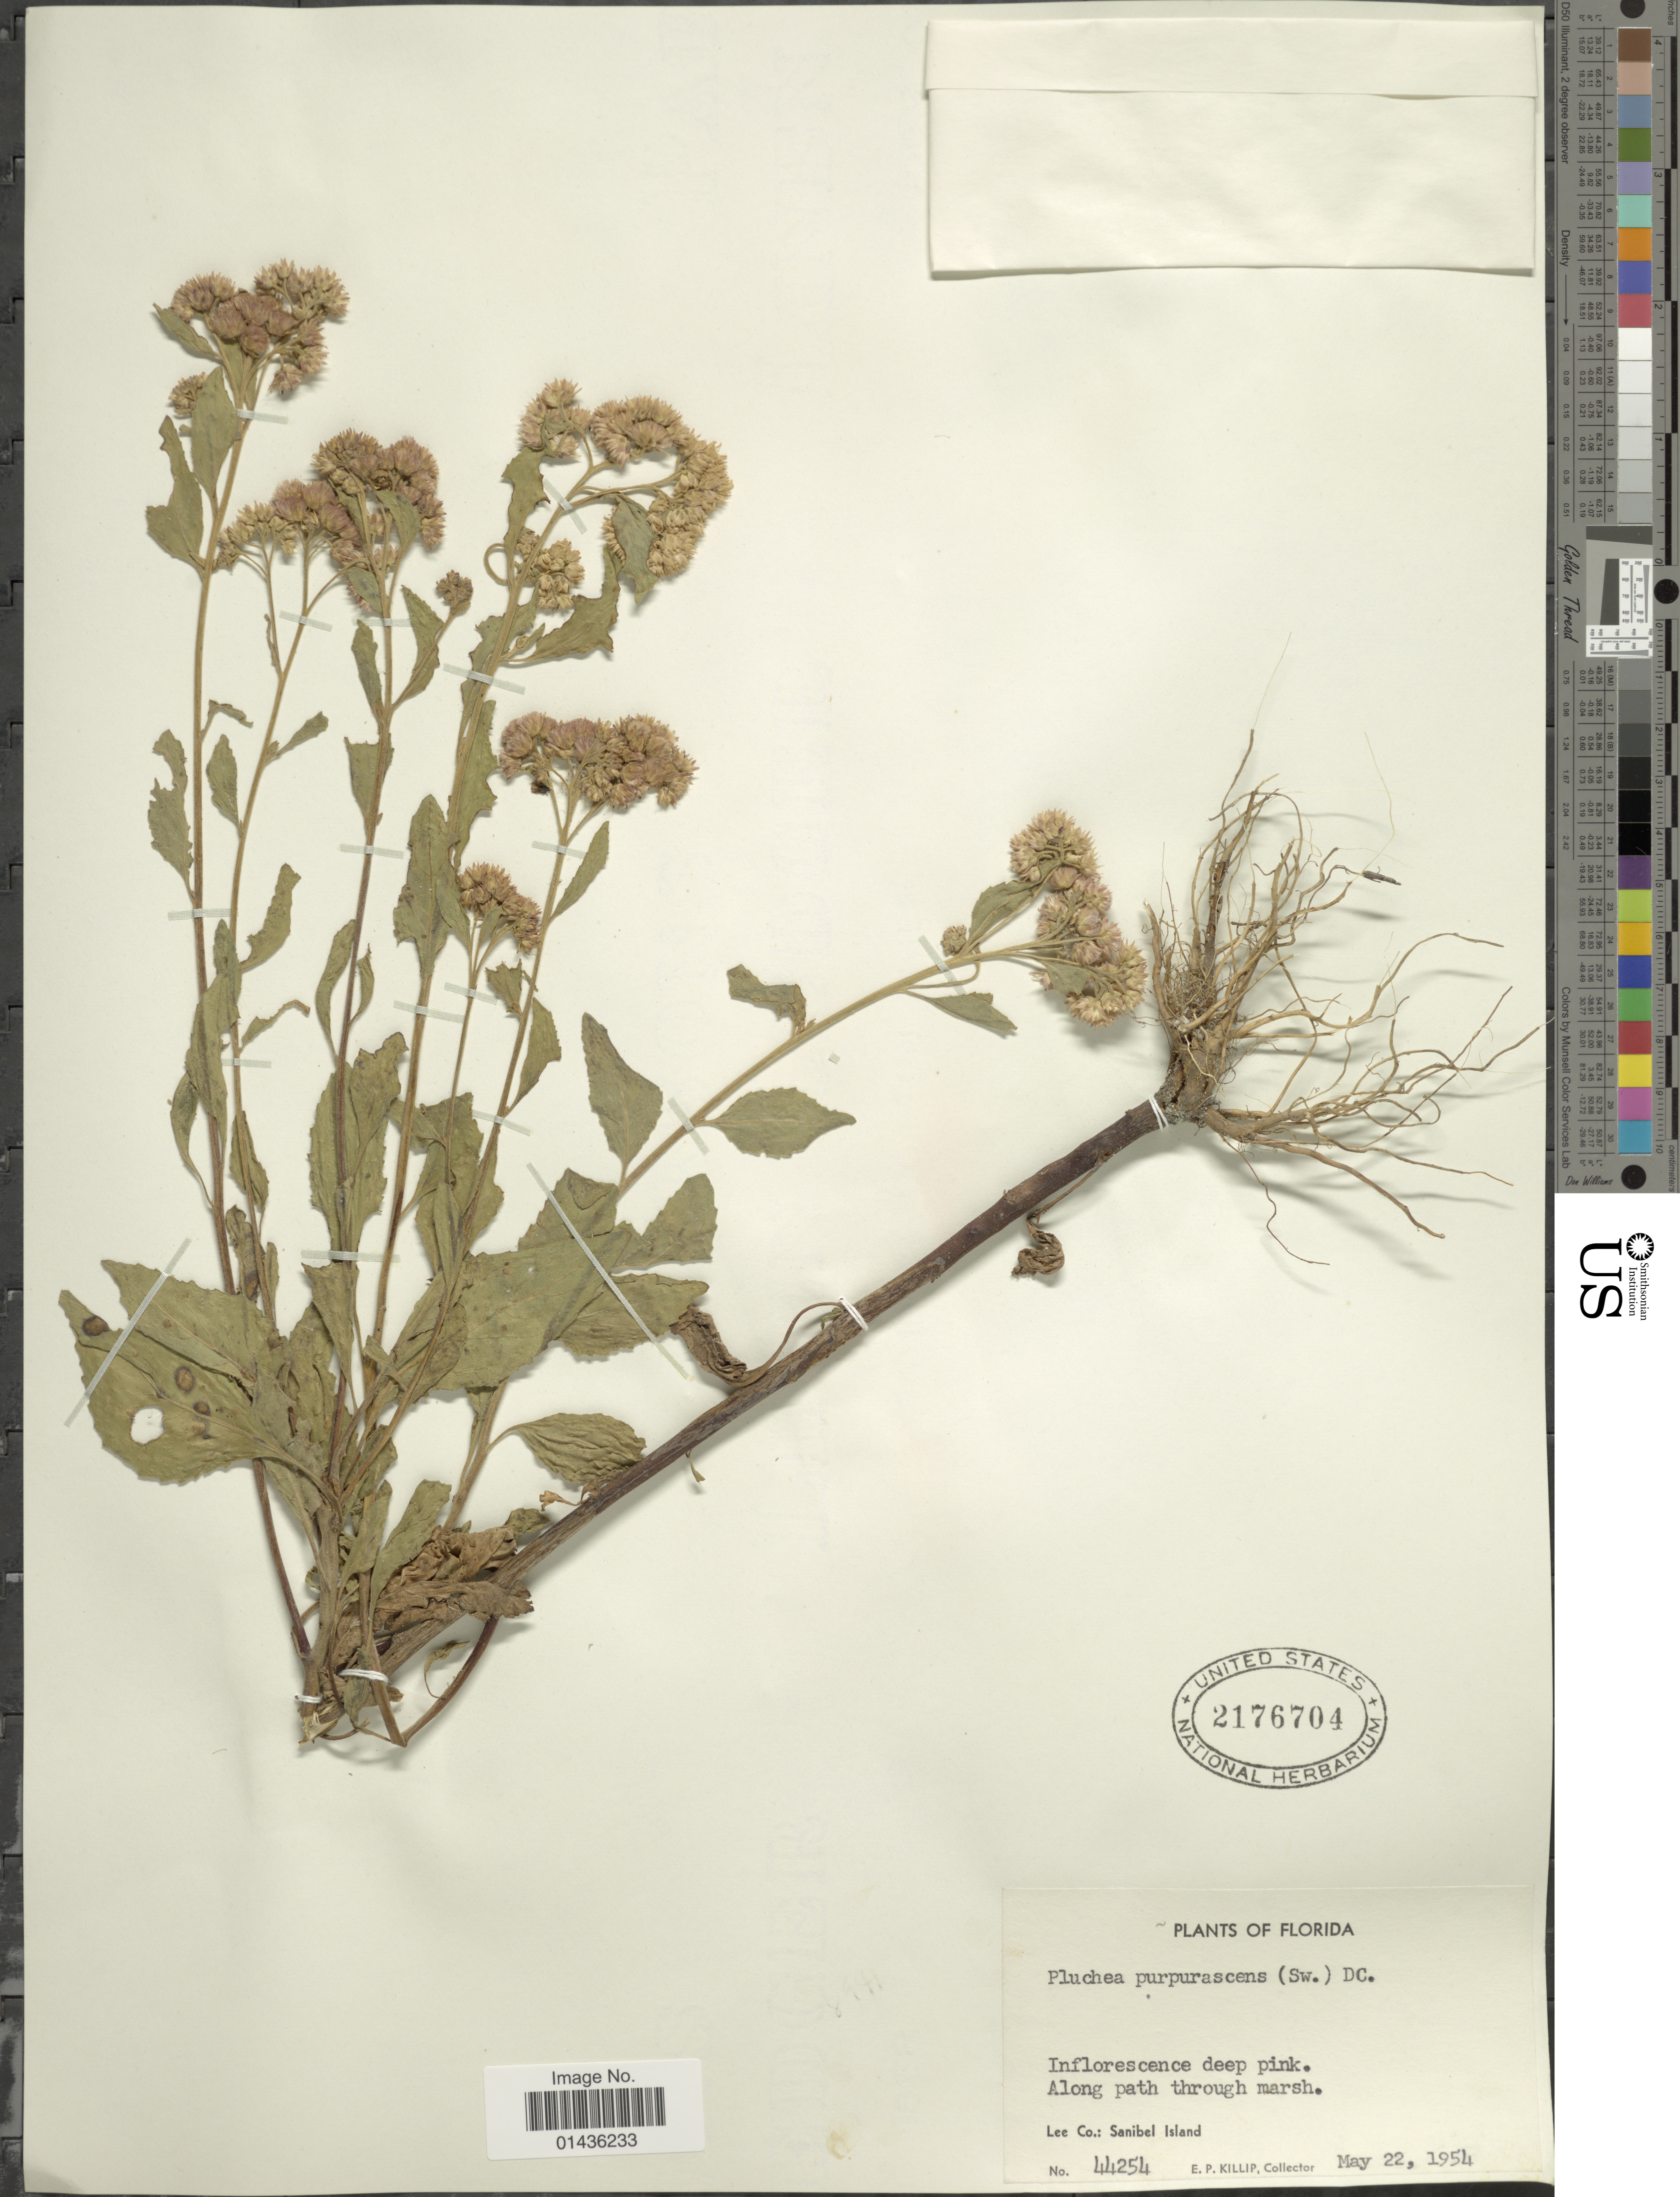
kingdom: Plantae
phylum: Tracheophyta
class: Magnoliopsida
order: Asterales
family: Asteraceae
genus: Pluchea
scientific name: Pluchea odorata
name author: (L.) Cass.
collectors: E. P. Killip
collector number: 44254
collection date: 1954-05-22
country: United States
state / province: Florida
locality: Lee Co., Sanibel Island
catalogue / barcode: US 2176704